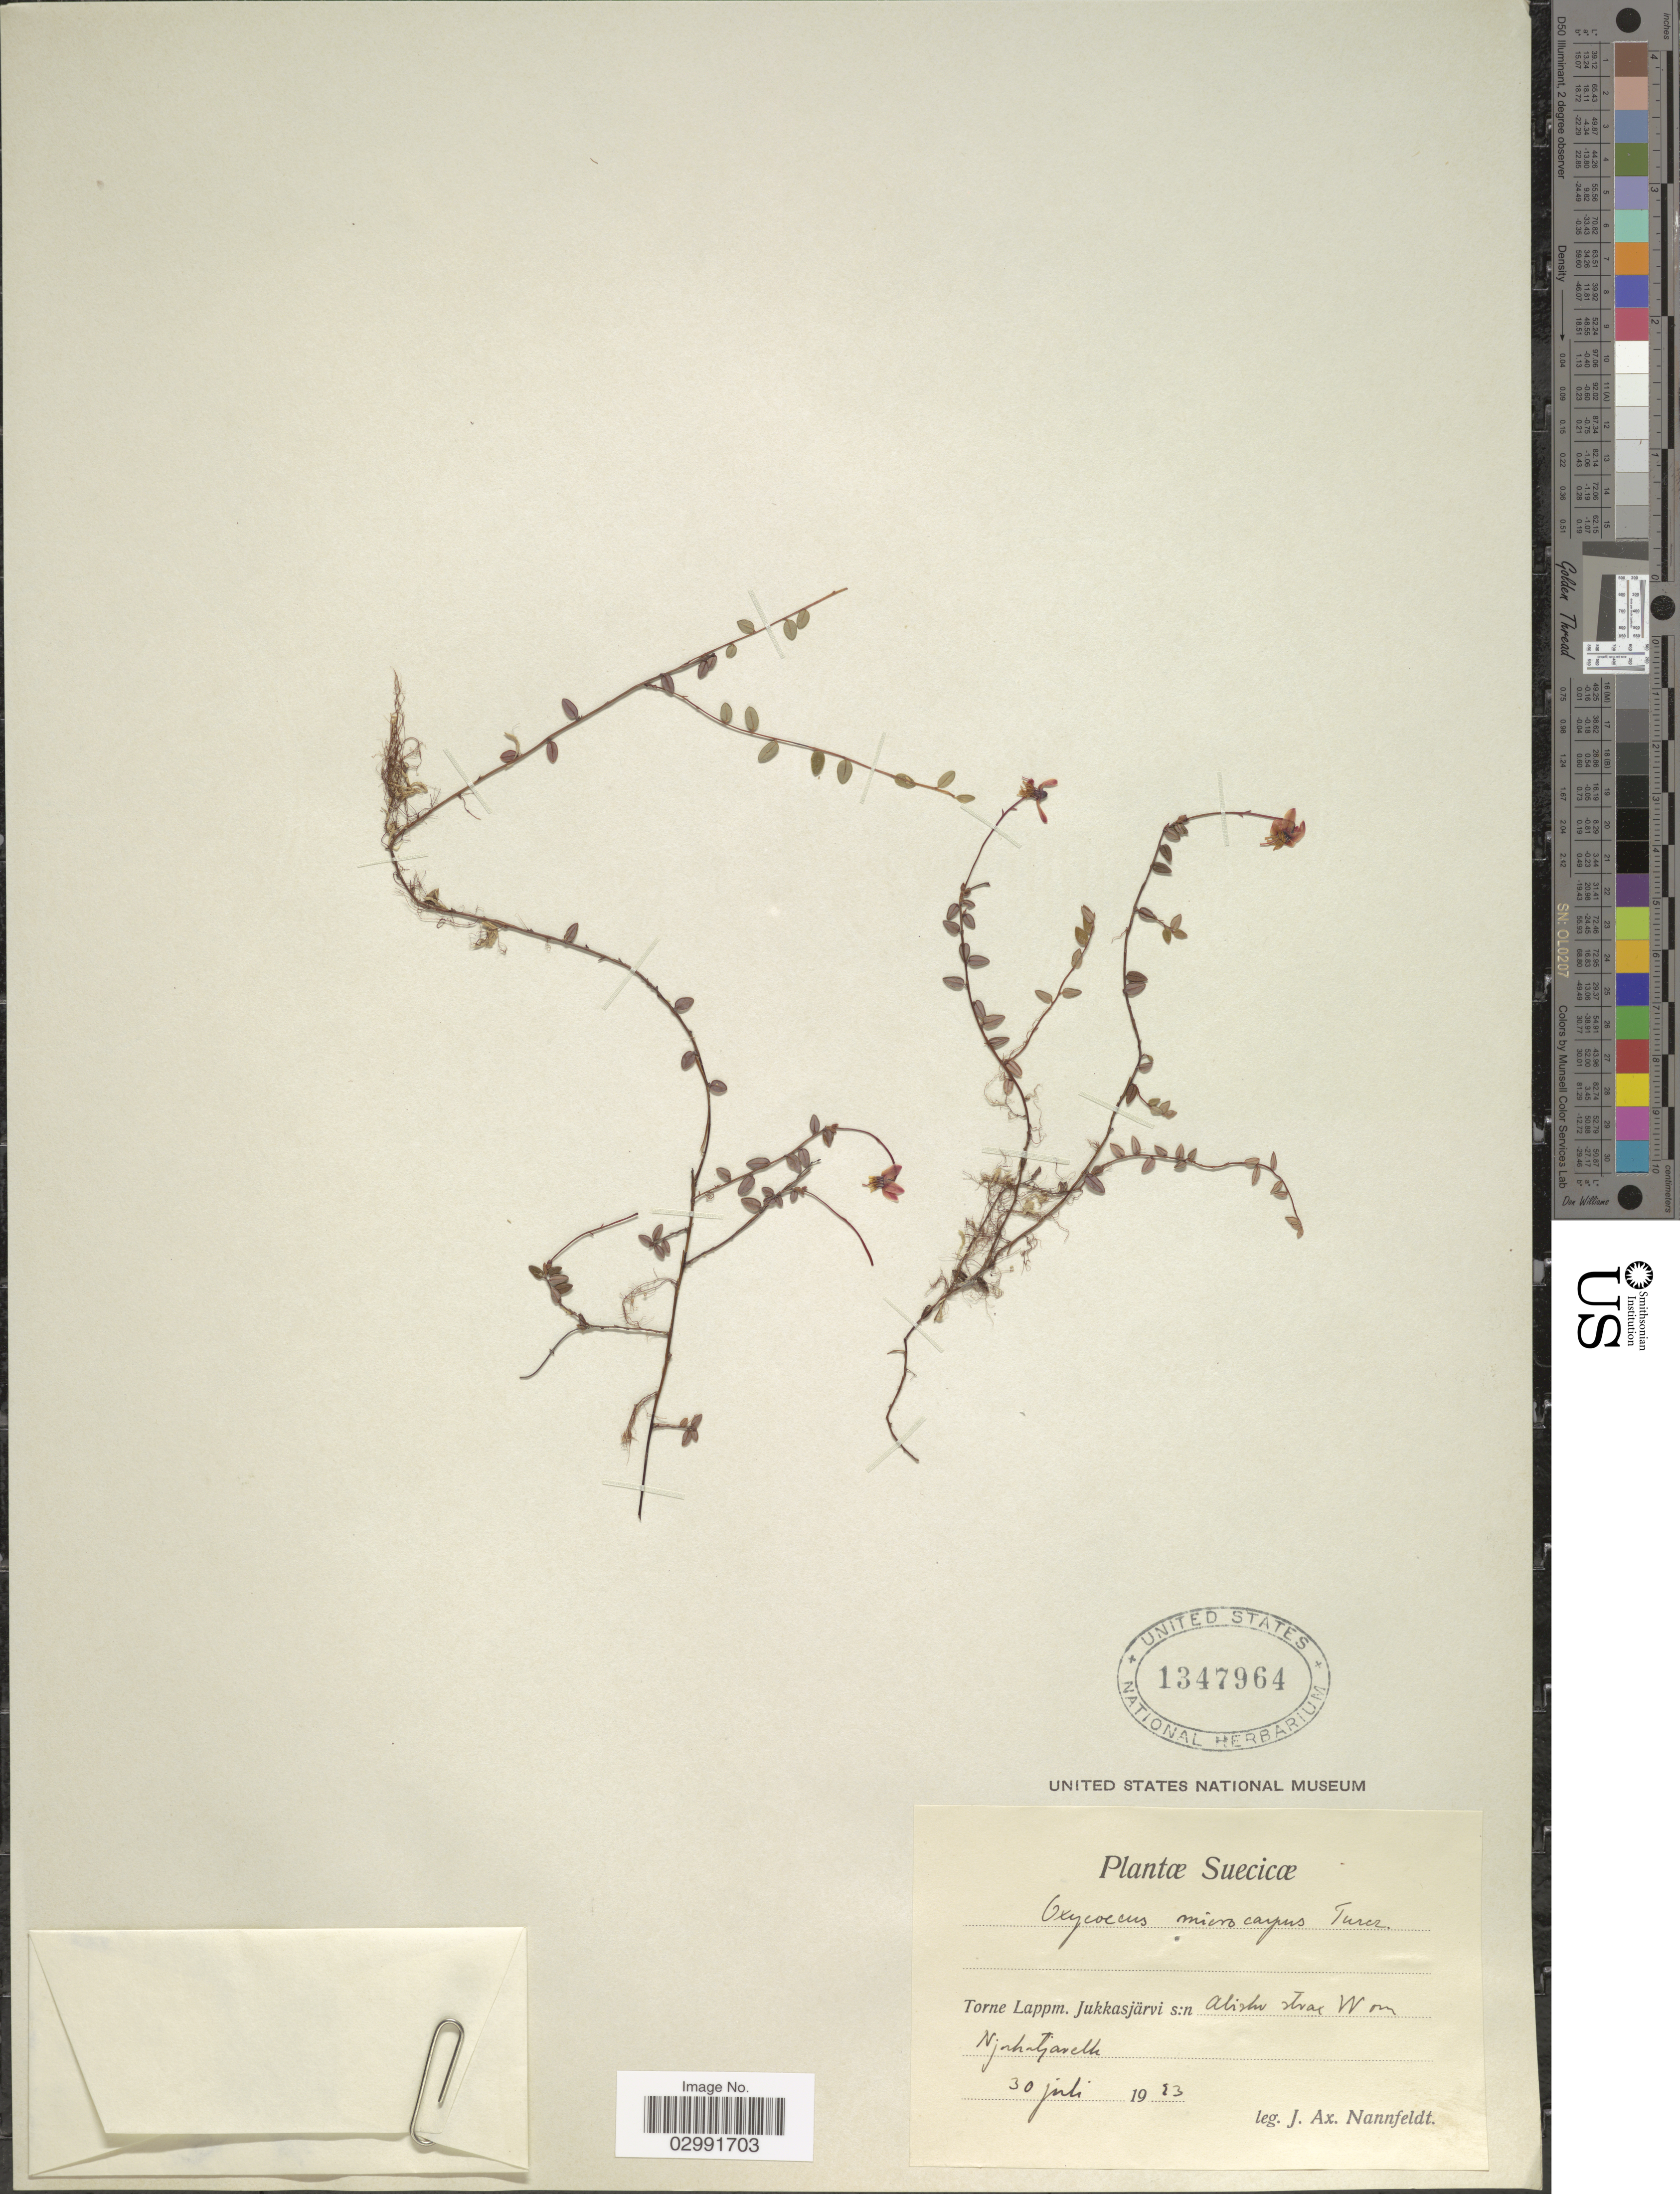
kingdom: Plantae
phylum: Tracheophyta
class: Magnoliopsida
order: Ericales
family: Ericaceae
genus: Vaccinium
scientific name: Vaccinium macrocarpon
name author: Aiton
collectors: J. Nannfeldt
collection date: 1923-07-30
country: Sweden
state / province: Norrbotten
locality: Torne Lappm. Jukkasjärvi s:n Abisko strax W om Njorkatjarelk [interpreted].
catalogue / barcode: US 1347964